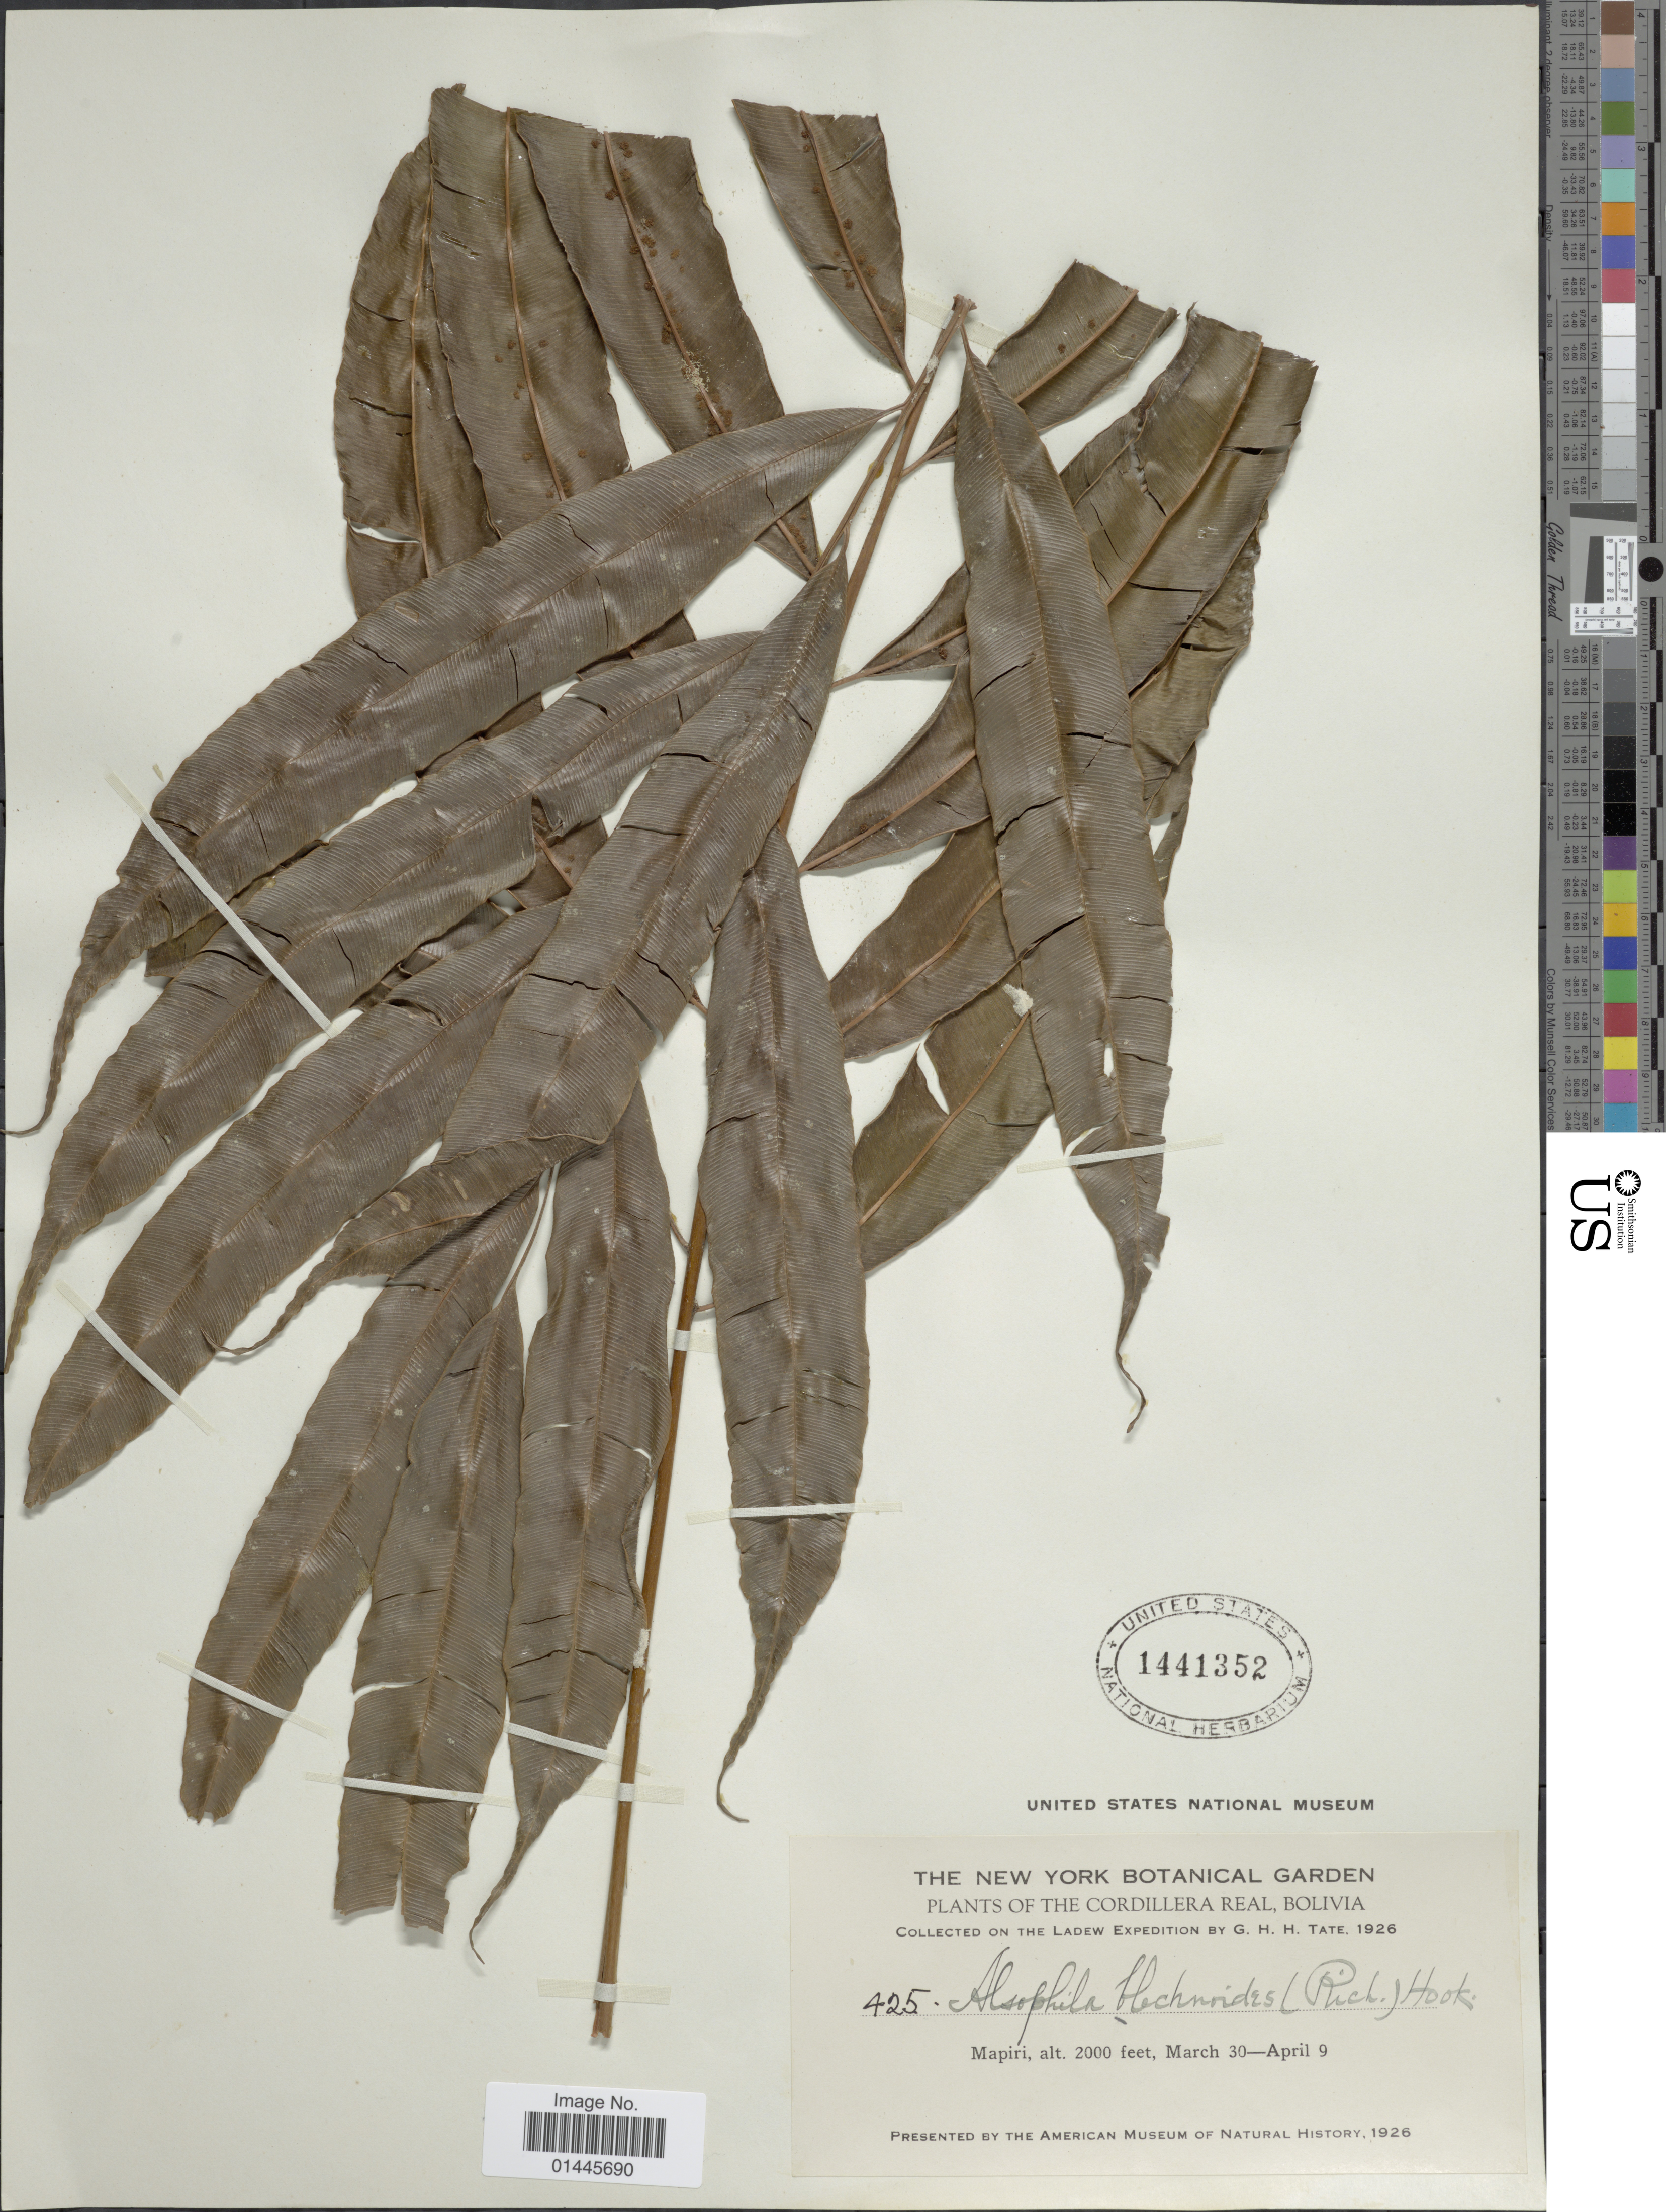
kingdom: Plantae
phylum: Tracheophyta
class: Polypodiopsida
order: Cyatheales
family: Metaxyaceae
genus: Metaxya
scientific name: Metaxya rostrata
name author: (Kunth) C. Presl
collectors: G. H. H.Tate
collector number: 425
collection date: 1926-03-30/1926-04-09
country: Bolivia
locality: Cordillera Real, Mapiri.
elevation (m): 610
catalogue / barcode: US 1441352